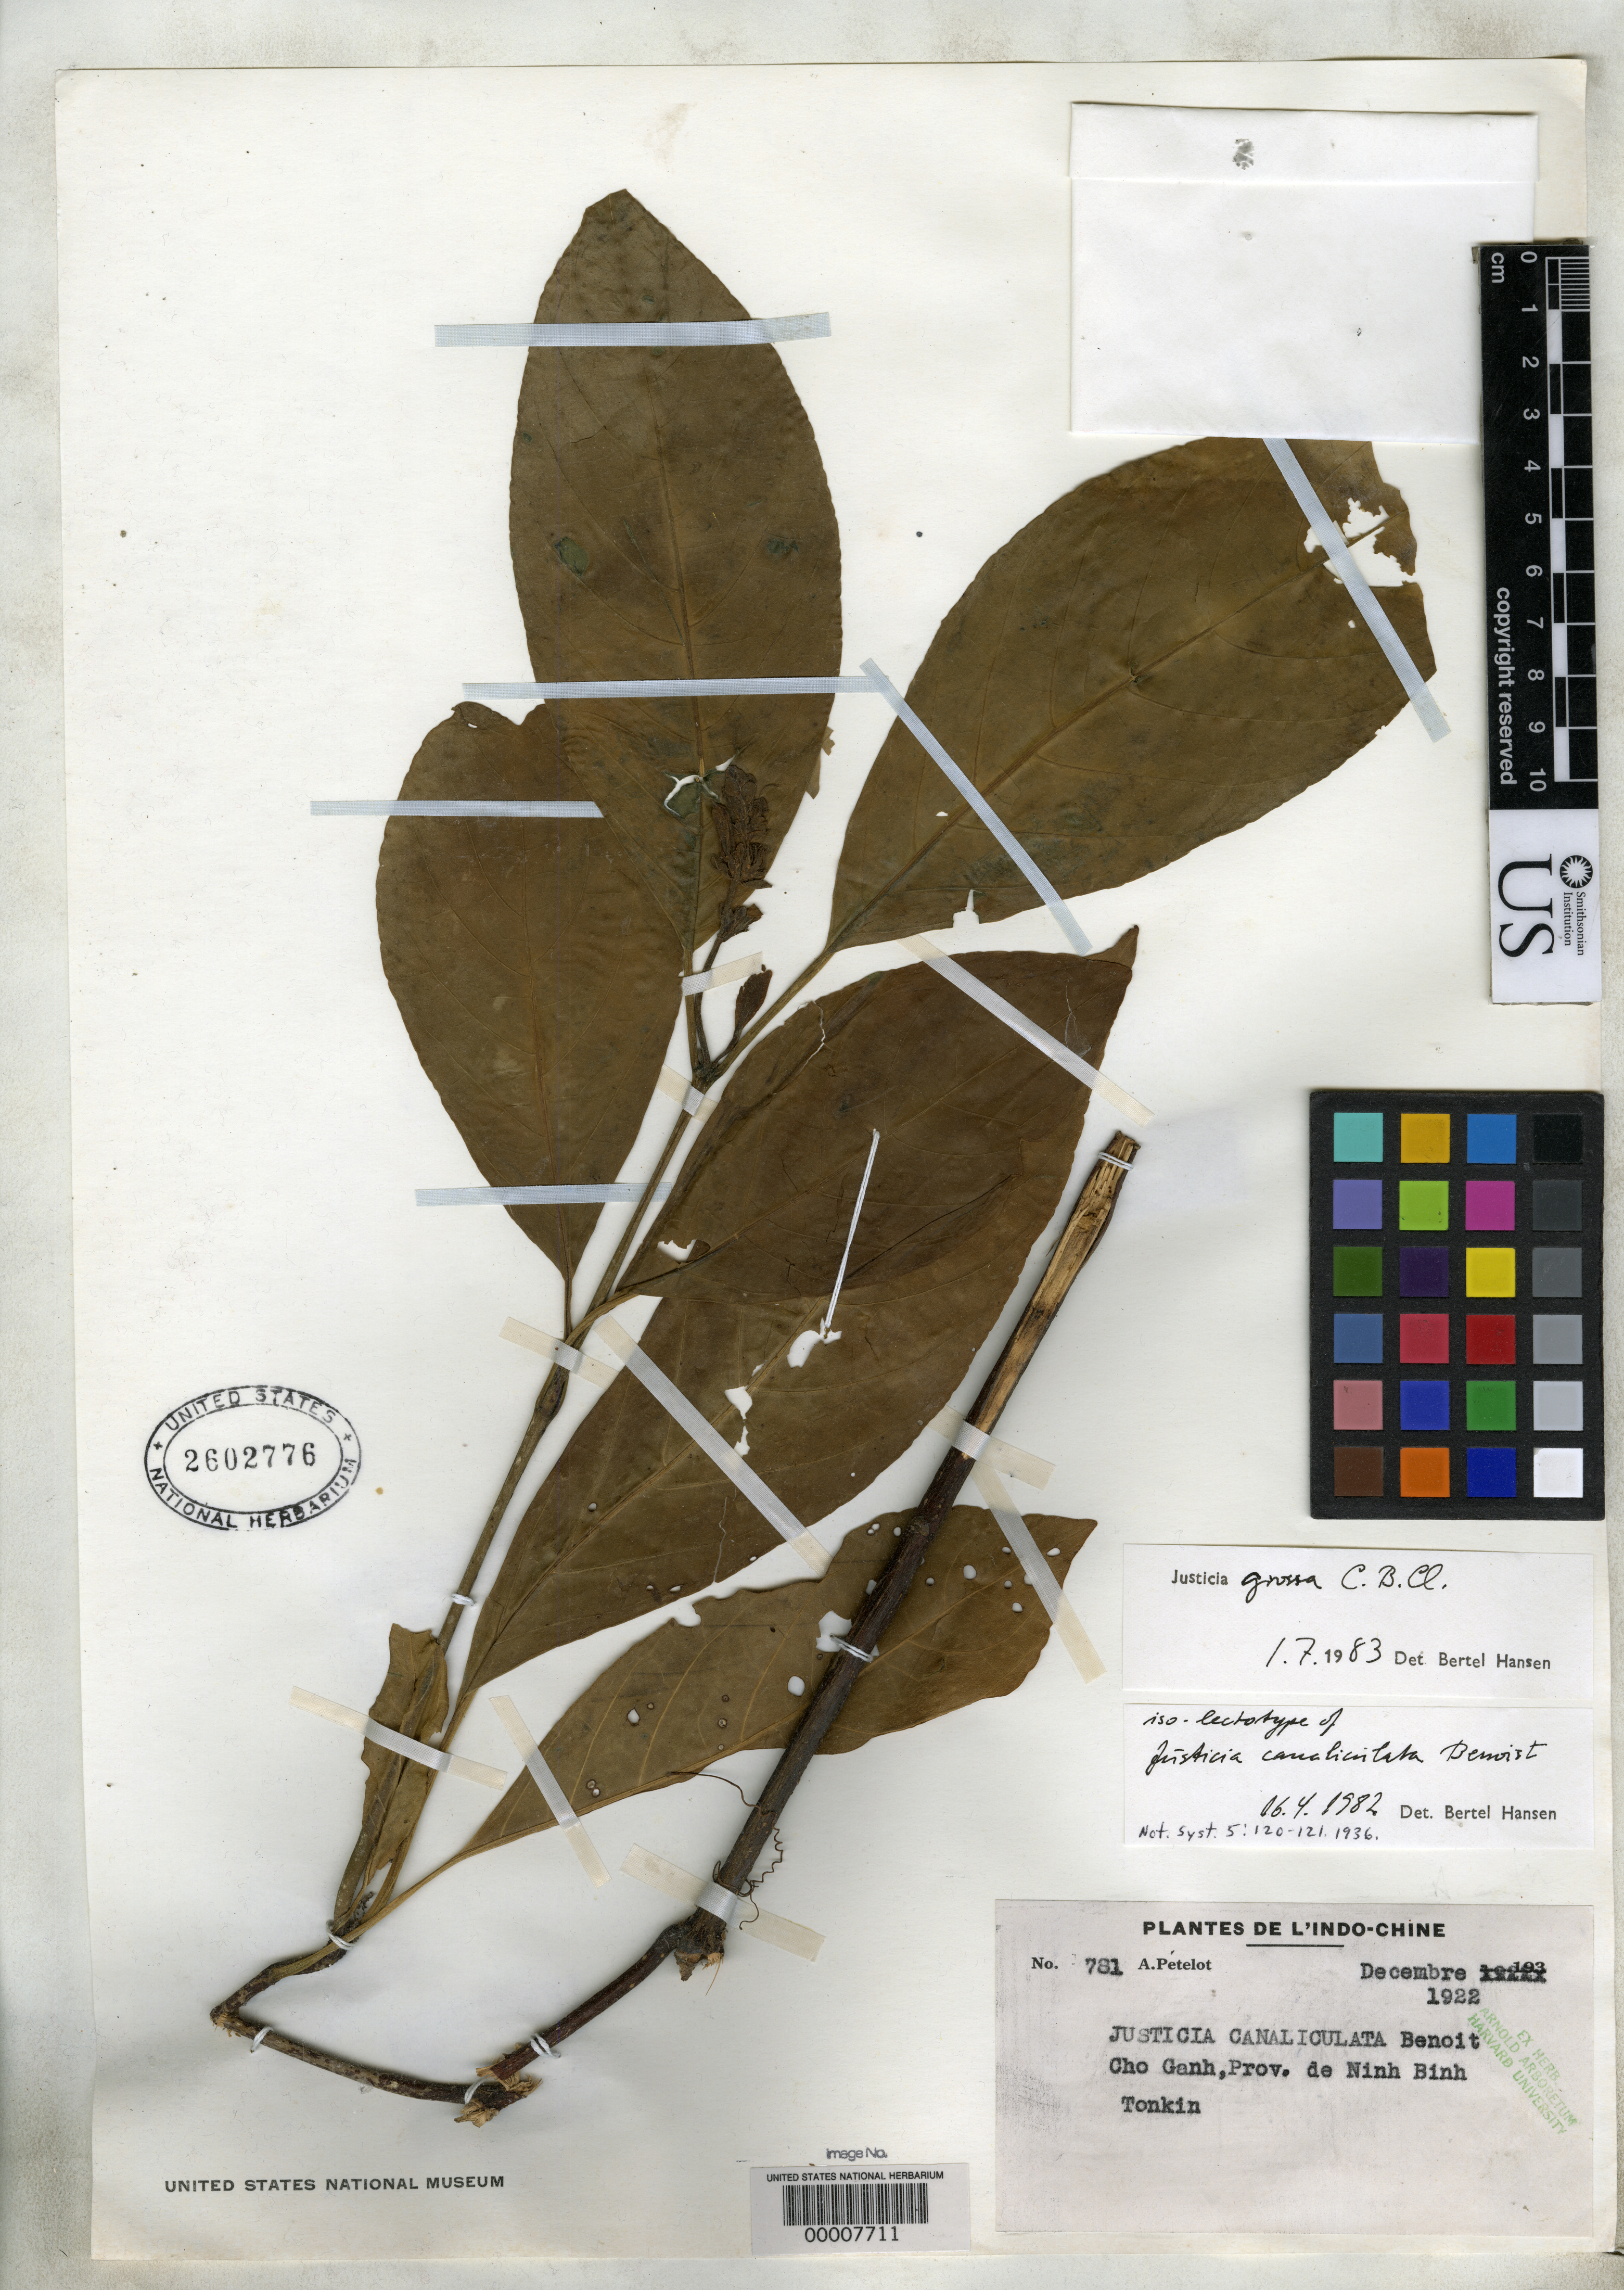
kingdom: Plantae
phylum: Tracheophyta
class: Magnoliopsida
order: Lamiales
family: Acanthaceae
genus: Justicia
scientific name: Justicia canaliculata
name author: Benoist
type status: Isolectotype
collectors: A. Pelelot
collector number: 781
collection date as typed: Dec 1922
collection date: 1922-12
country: Vietnam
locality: Cho Ganh, Ninh Binh.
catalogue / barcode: US 2602776